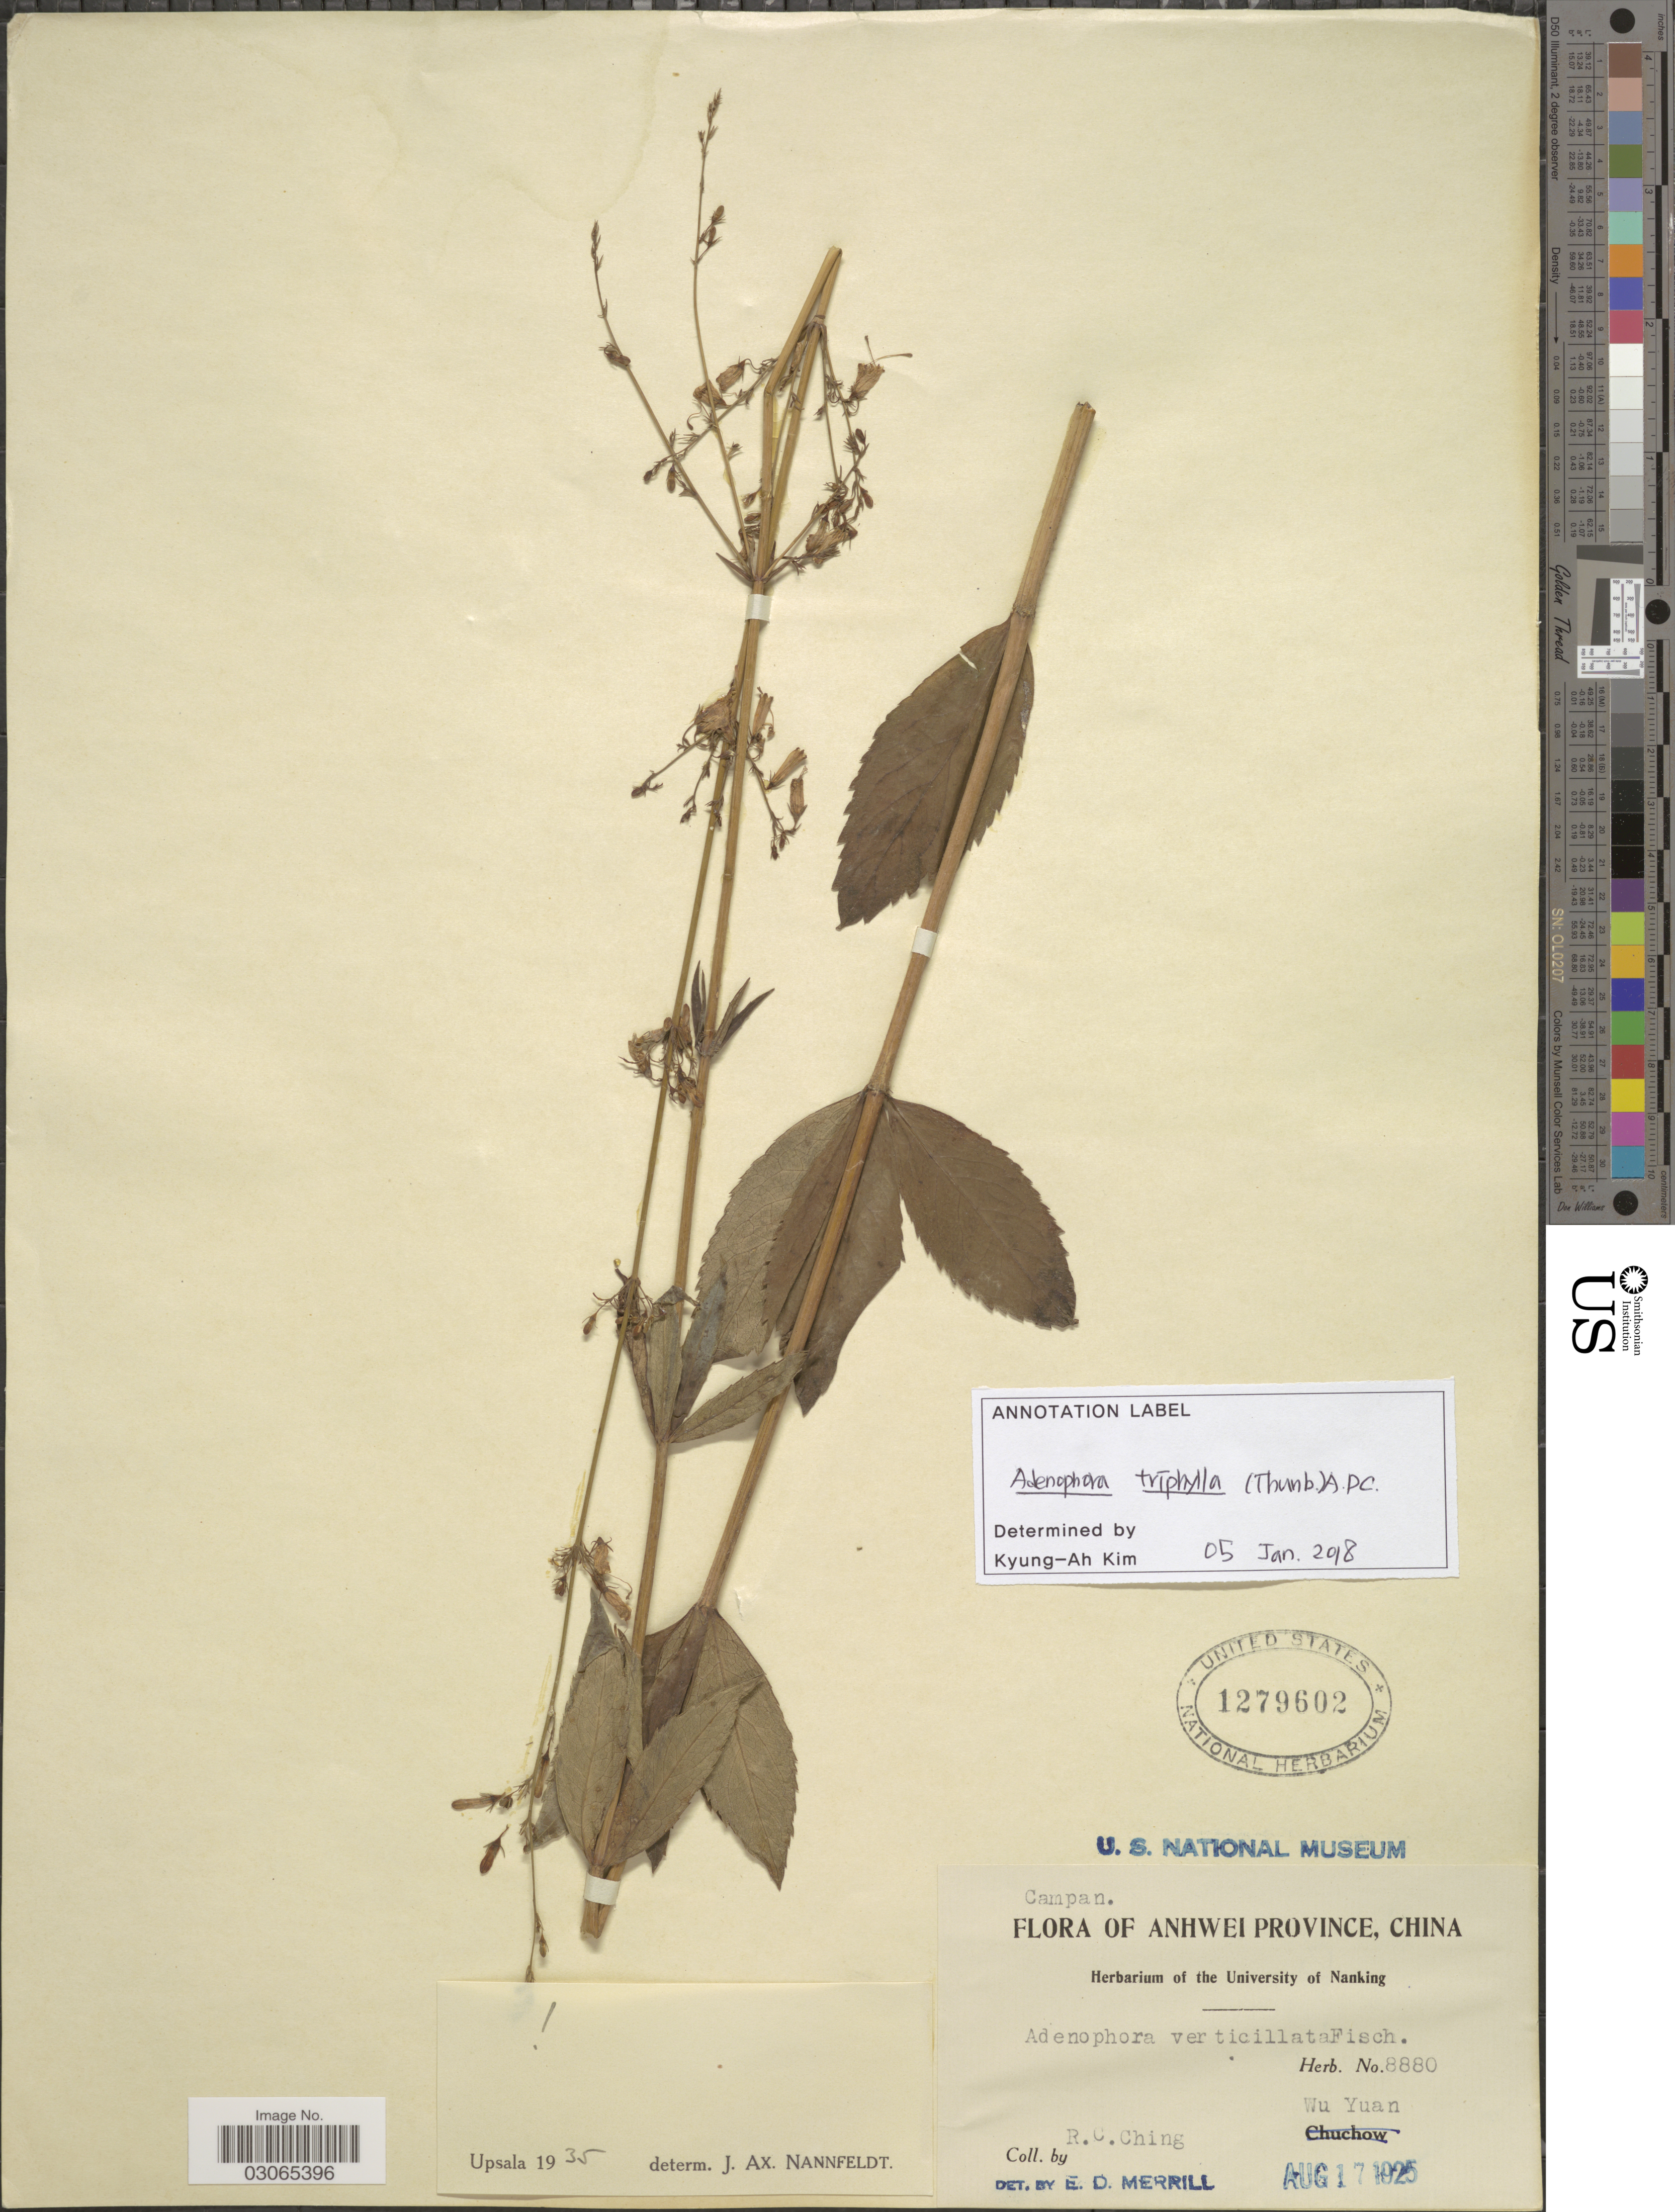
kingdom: Plantae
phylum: Tracheophyta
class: Magnoliopsida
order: Asterales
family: Campanulaceae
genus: Adenophora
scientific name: Adenophora triphylla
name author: (Thunb.) A. DC.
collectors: R. C. Ching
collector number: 8880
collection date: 1925-08-17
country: China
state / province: Anhui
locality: Anhwei Province. Wu Yuan.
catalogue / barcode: US 1279602